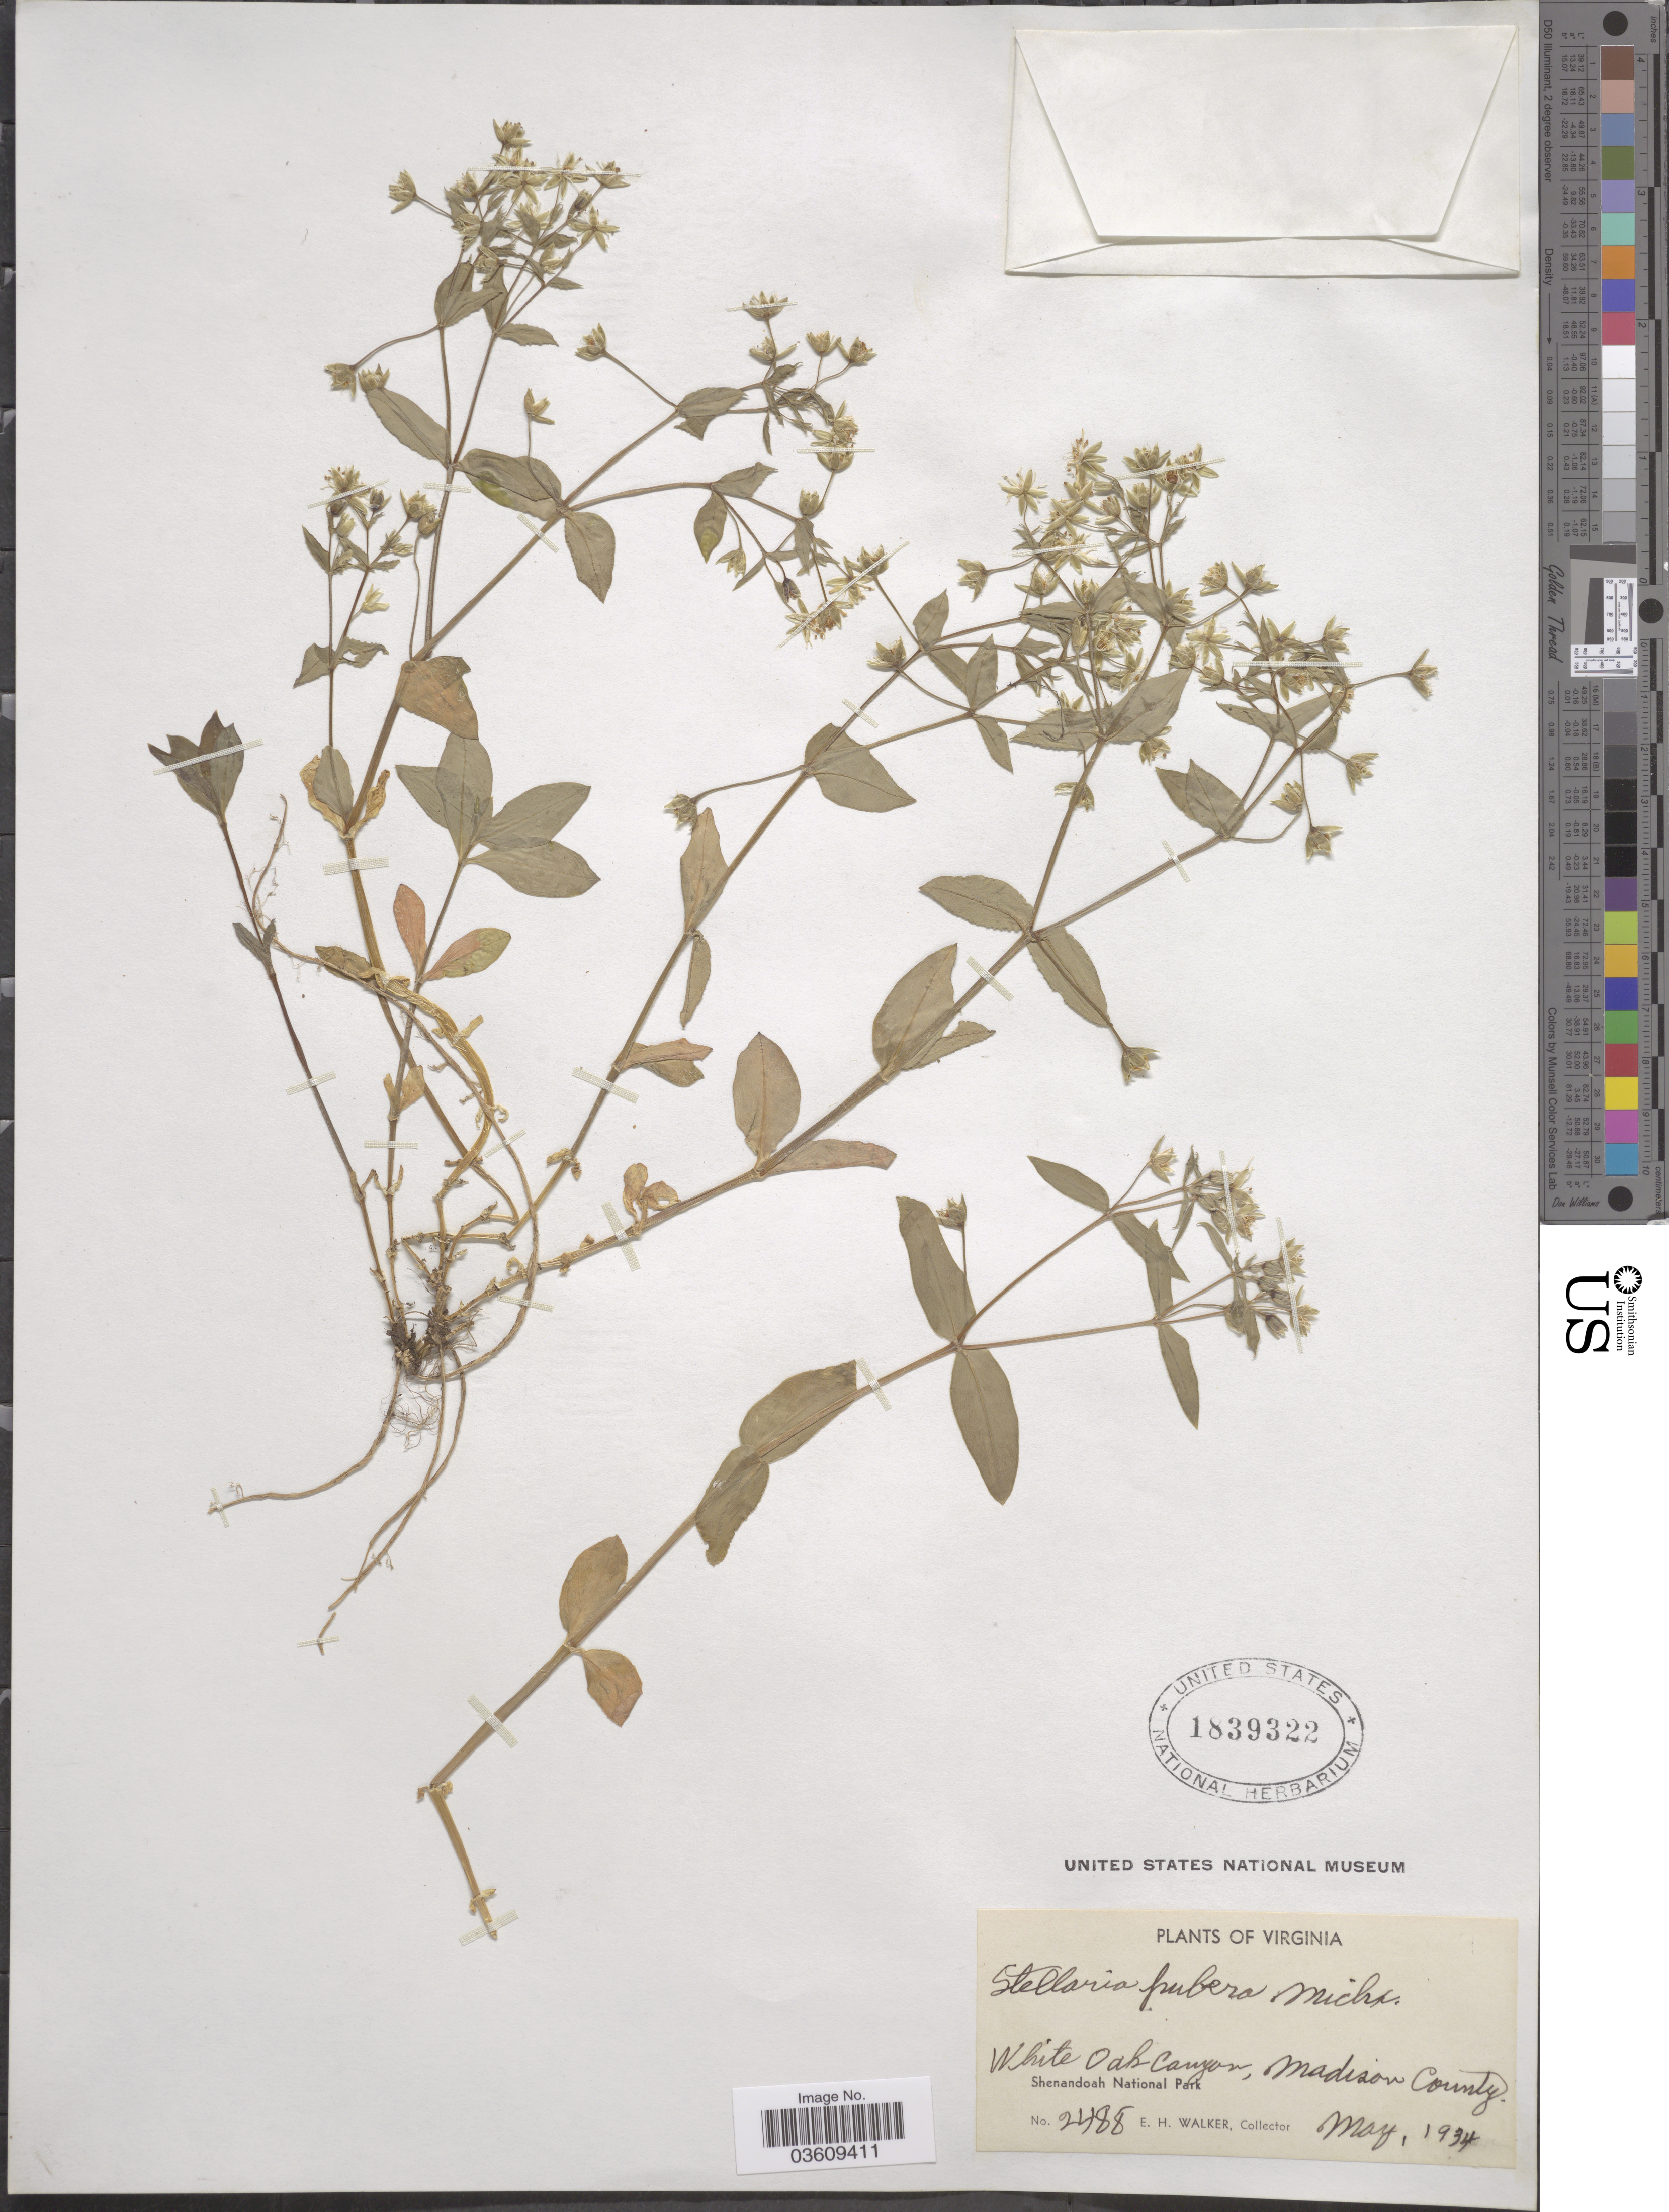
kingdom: Plantae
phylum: Tracheophyta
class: Magnoliopsida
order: Caryophyllales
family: Caryophyllaceae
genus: Stellaria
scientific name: Stellaria pubera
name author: Michx.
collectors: E. H. Walker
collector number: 2488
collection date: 1934-05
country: United States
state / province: Virginia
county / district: Madison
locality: White Oak Canyon, Madison County. Shenandoah National Park.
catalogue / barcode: US 1839322